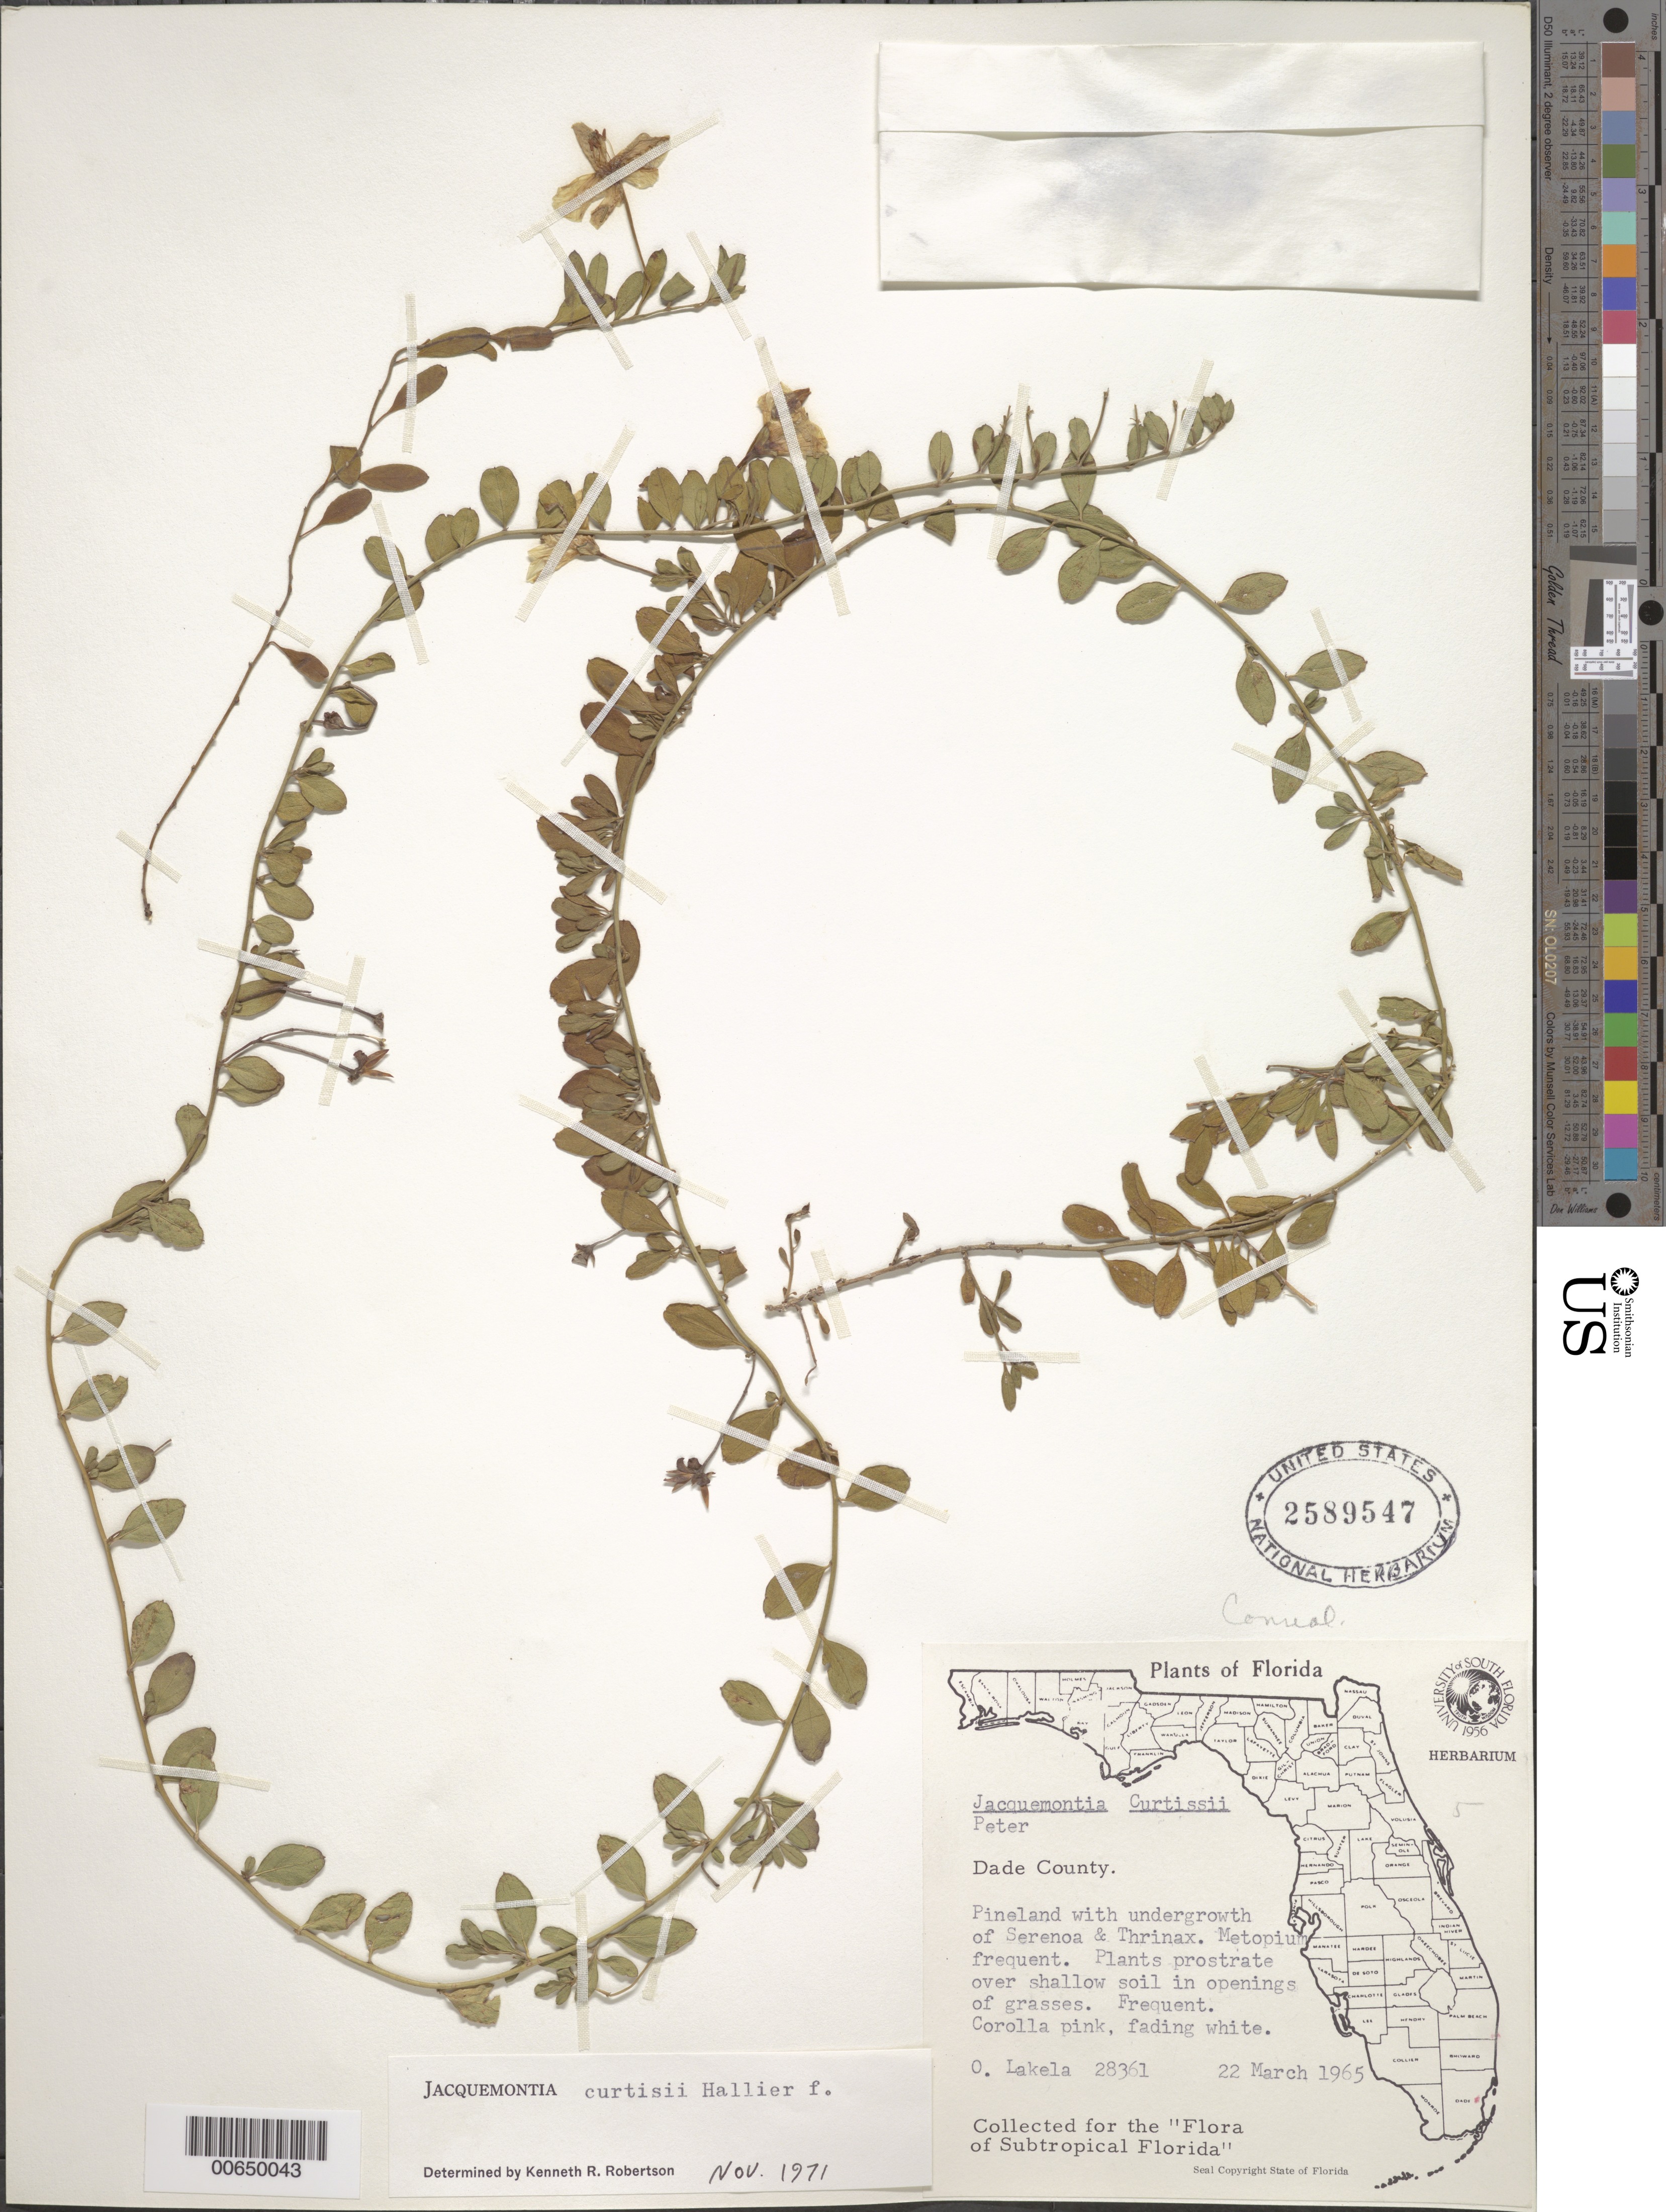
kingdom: Plantae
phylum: Tracheophyta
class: Magnoliopsida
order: Solanales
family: Convolvulaceae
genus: Jacquemontia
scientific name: Jacquemontia curtissii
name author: Peter ex Hallier f.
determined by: Robertson, K.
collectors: O. K. Lakela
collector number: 28361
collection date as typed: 22 Mar 1965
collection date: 1965-03-22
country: United States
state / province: Florida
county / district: Dade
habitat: Pineland.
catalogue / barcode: US 2589547